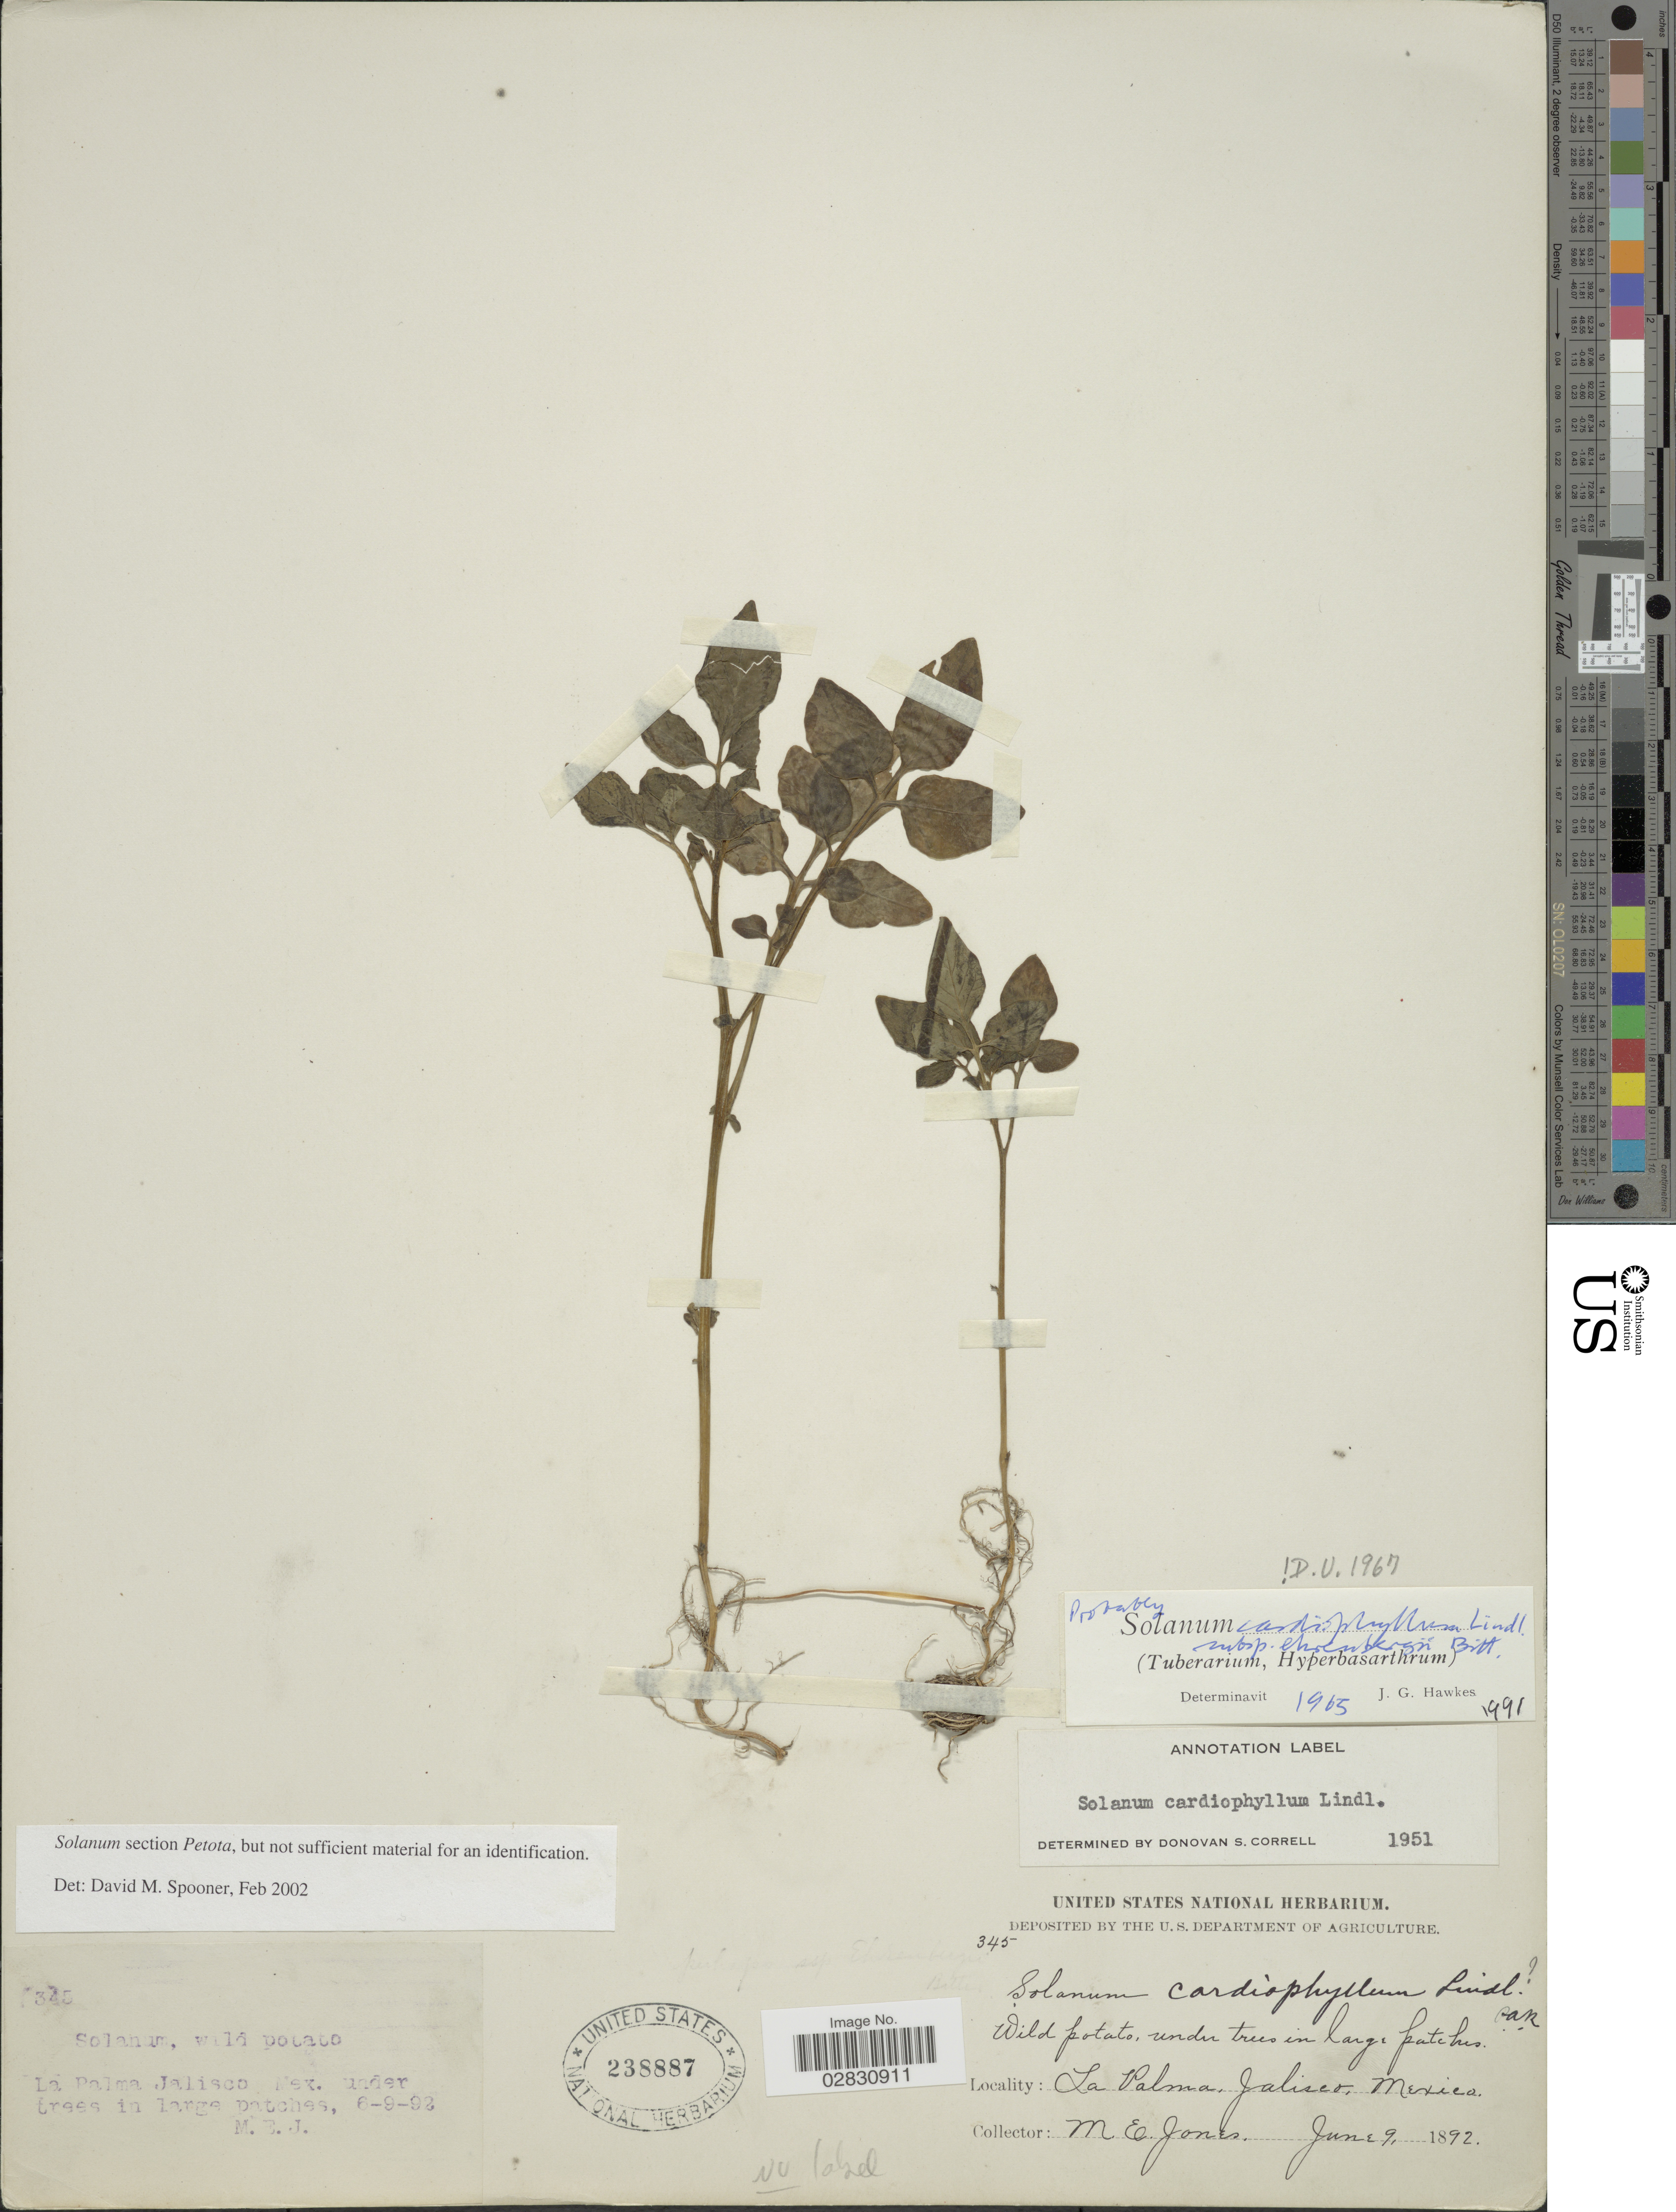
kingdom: Plantae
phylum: Tracheophyta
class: Magnoliopsida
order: Solanales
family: Solanaceae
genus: Solanum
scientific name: Solanum sp.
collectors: M. E. Jones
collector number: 345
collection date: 1892-06-09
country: Mexico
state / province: Jalisco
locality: La Palma, Jalisco.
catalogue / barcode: US 238887